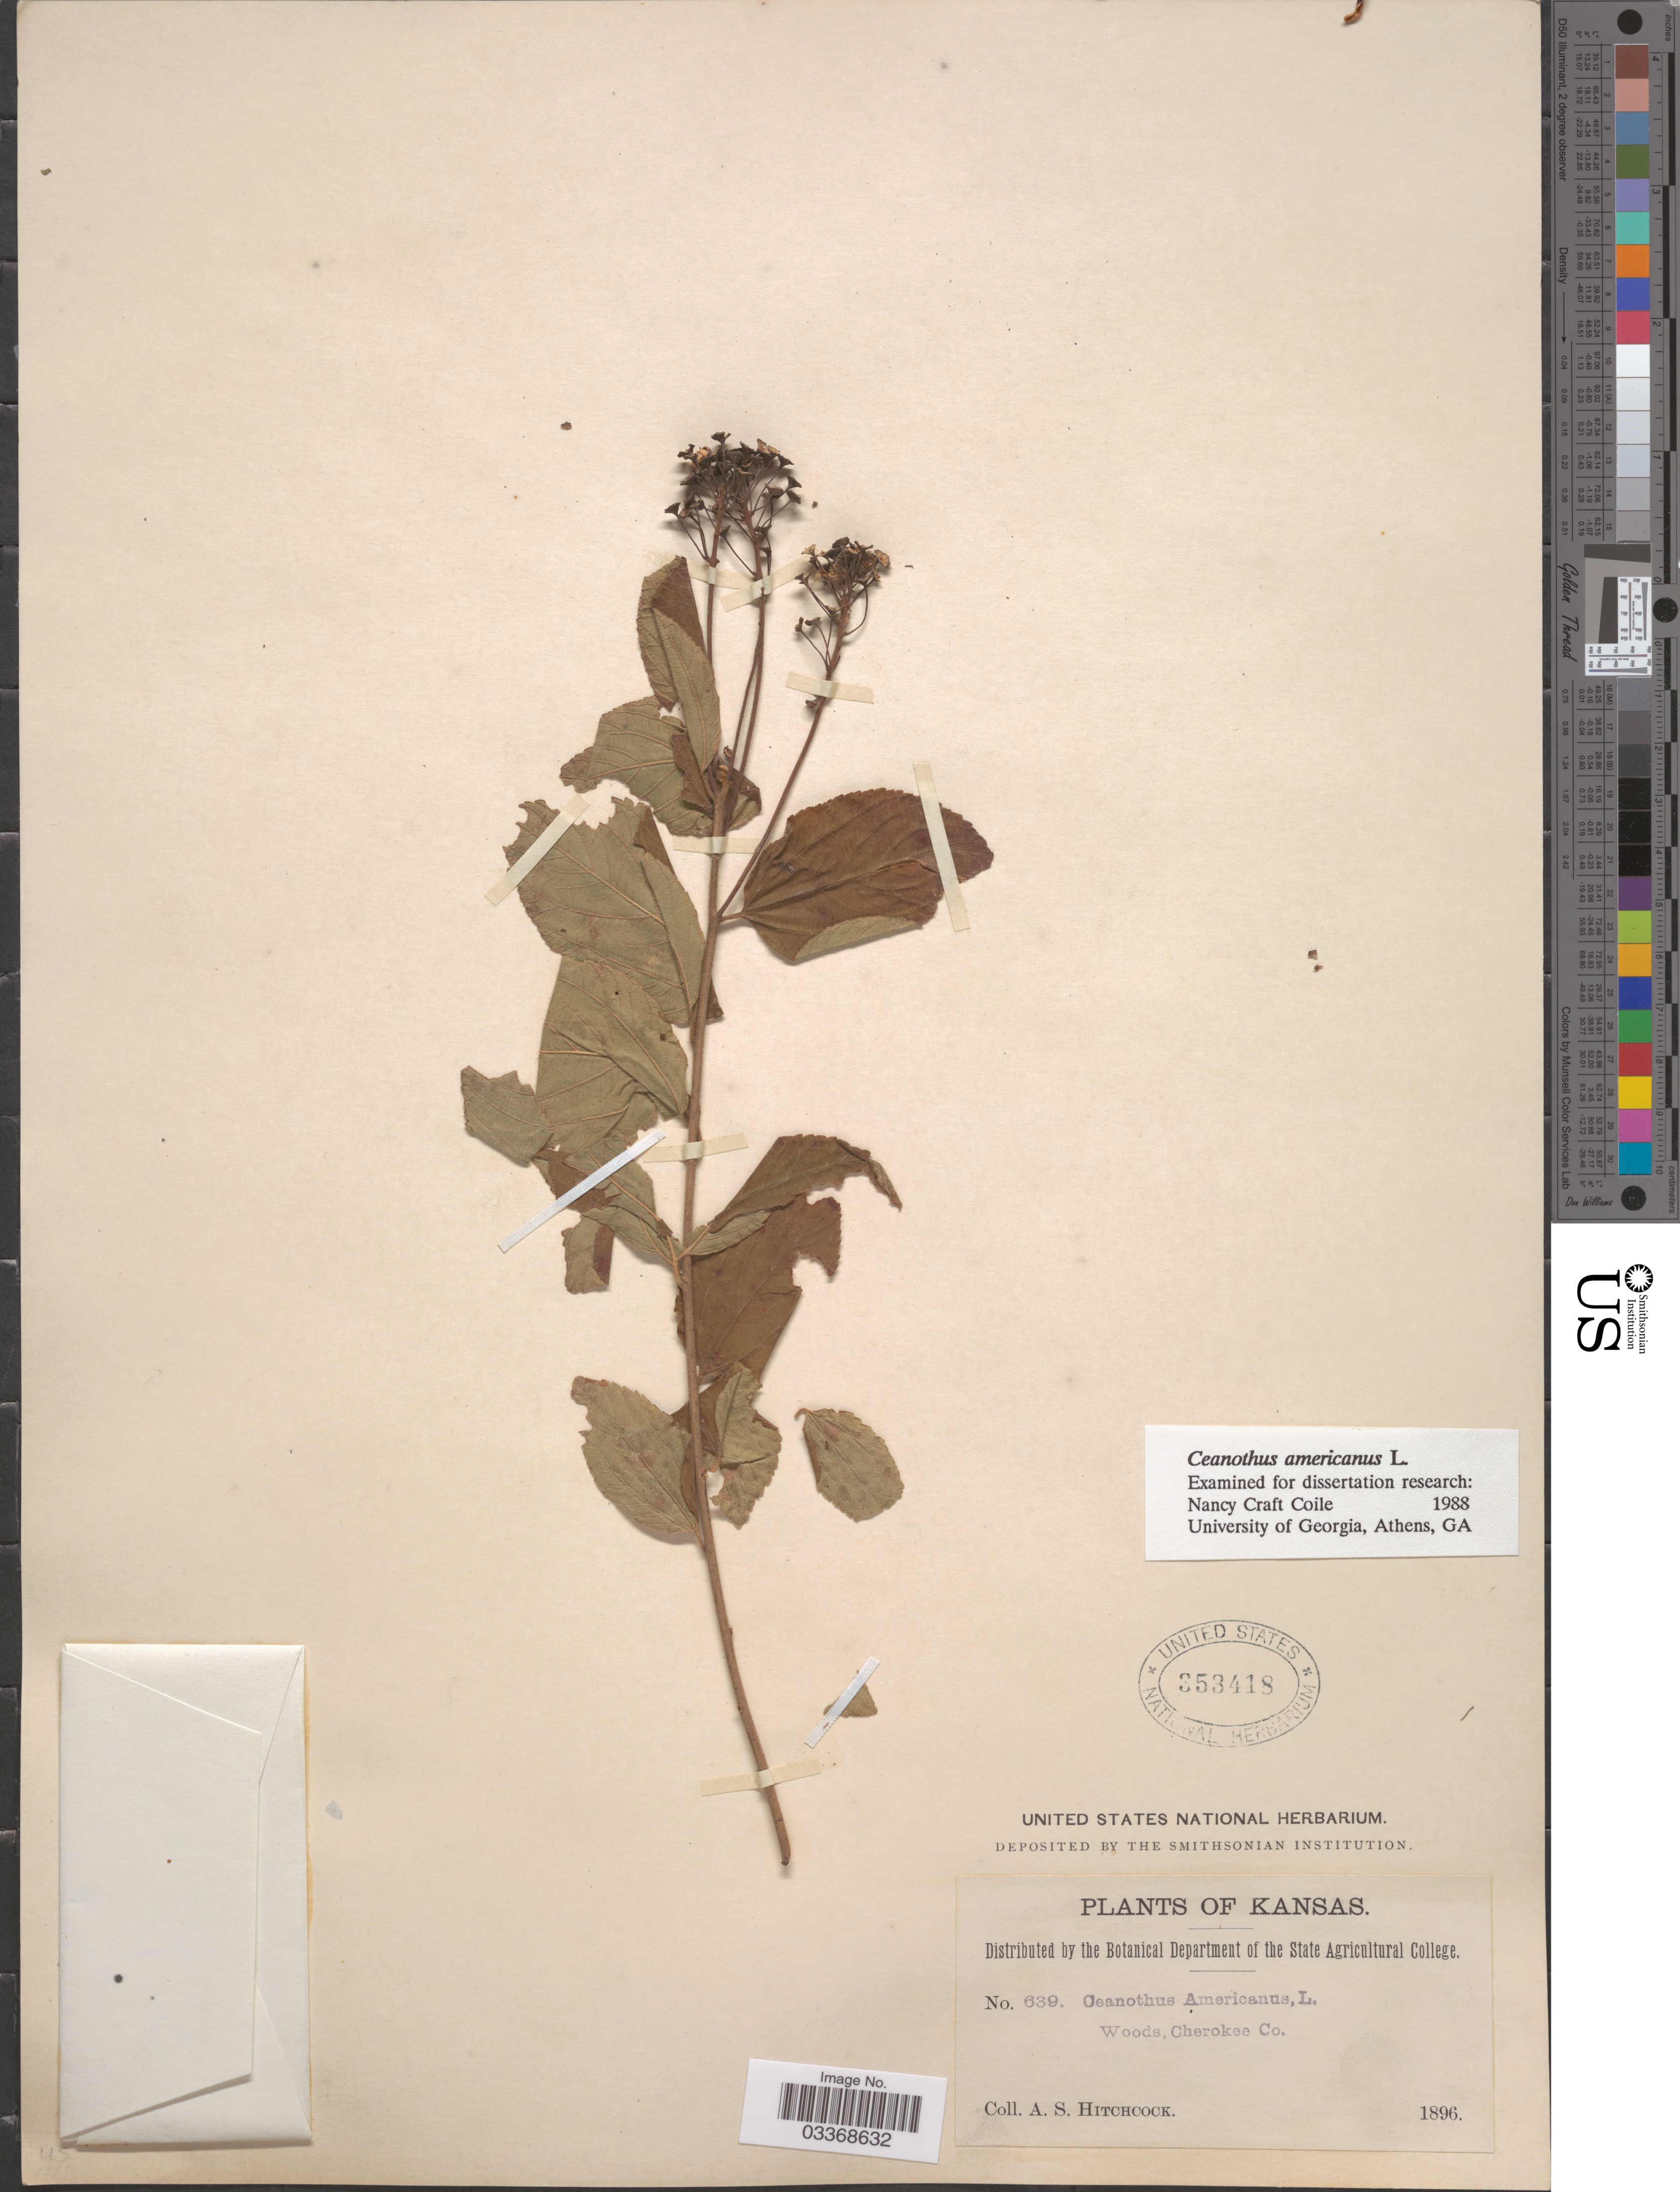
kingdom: Plantae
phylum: Tracheophyta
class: Magnoliopsida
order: Rosales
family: Rhamnaceae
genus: Ceanothus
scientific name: Ceanothus americanus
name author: L.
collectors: A. S. Hitchcock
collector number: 639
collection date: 1896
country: United States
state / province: Kansas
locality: Cherokee Co.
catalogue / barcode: US 353418